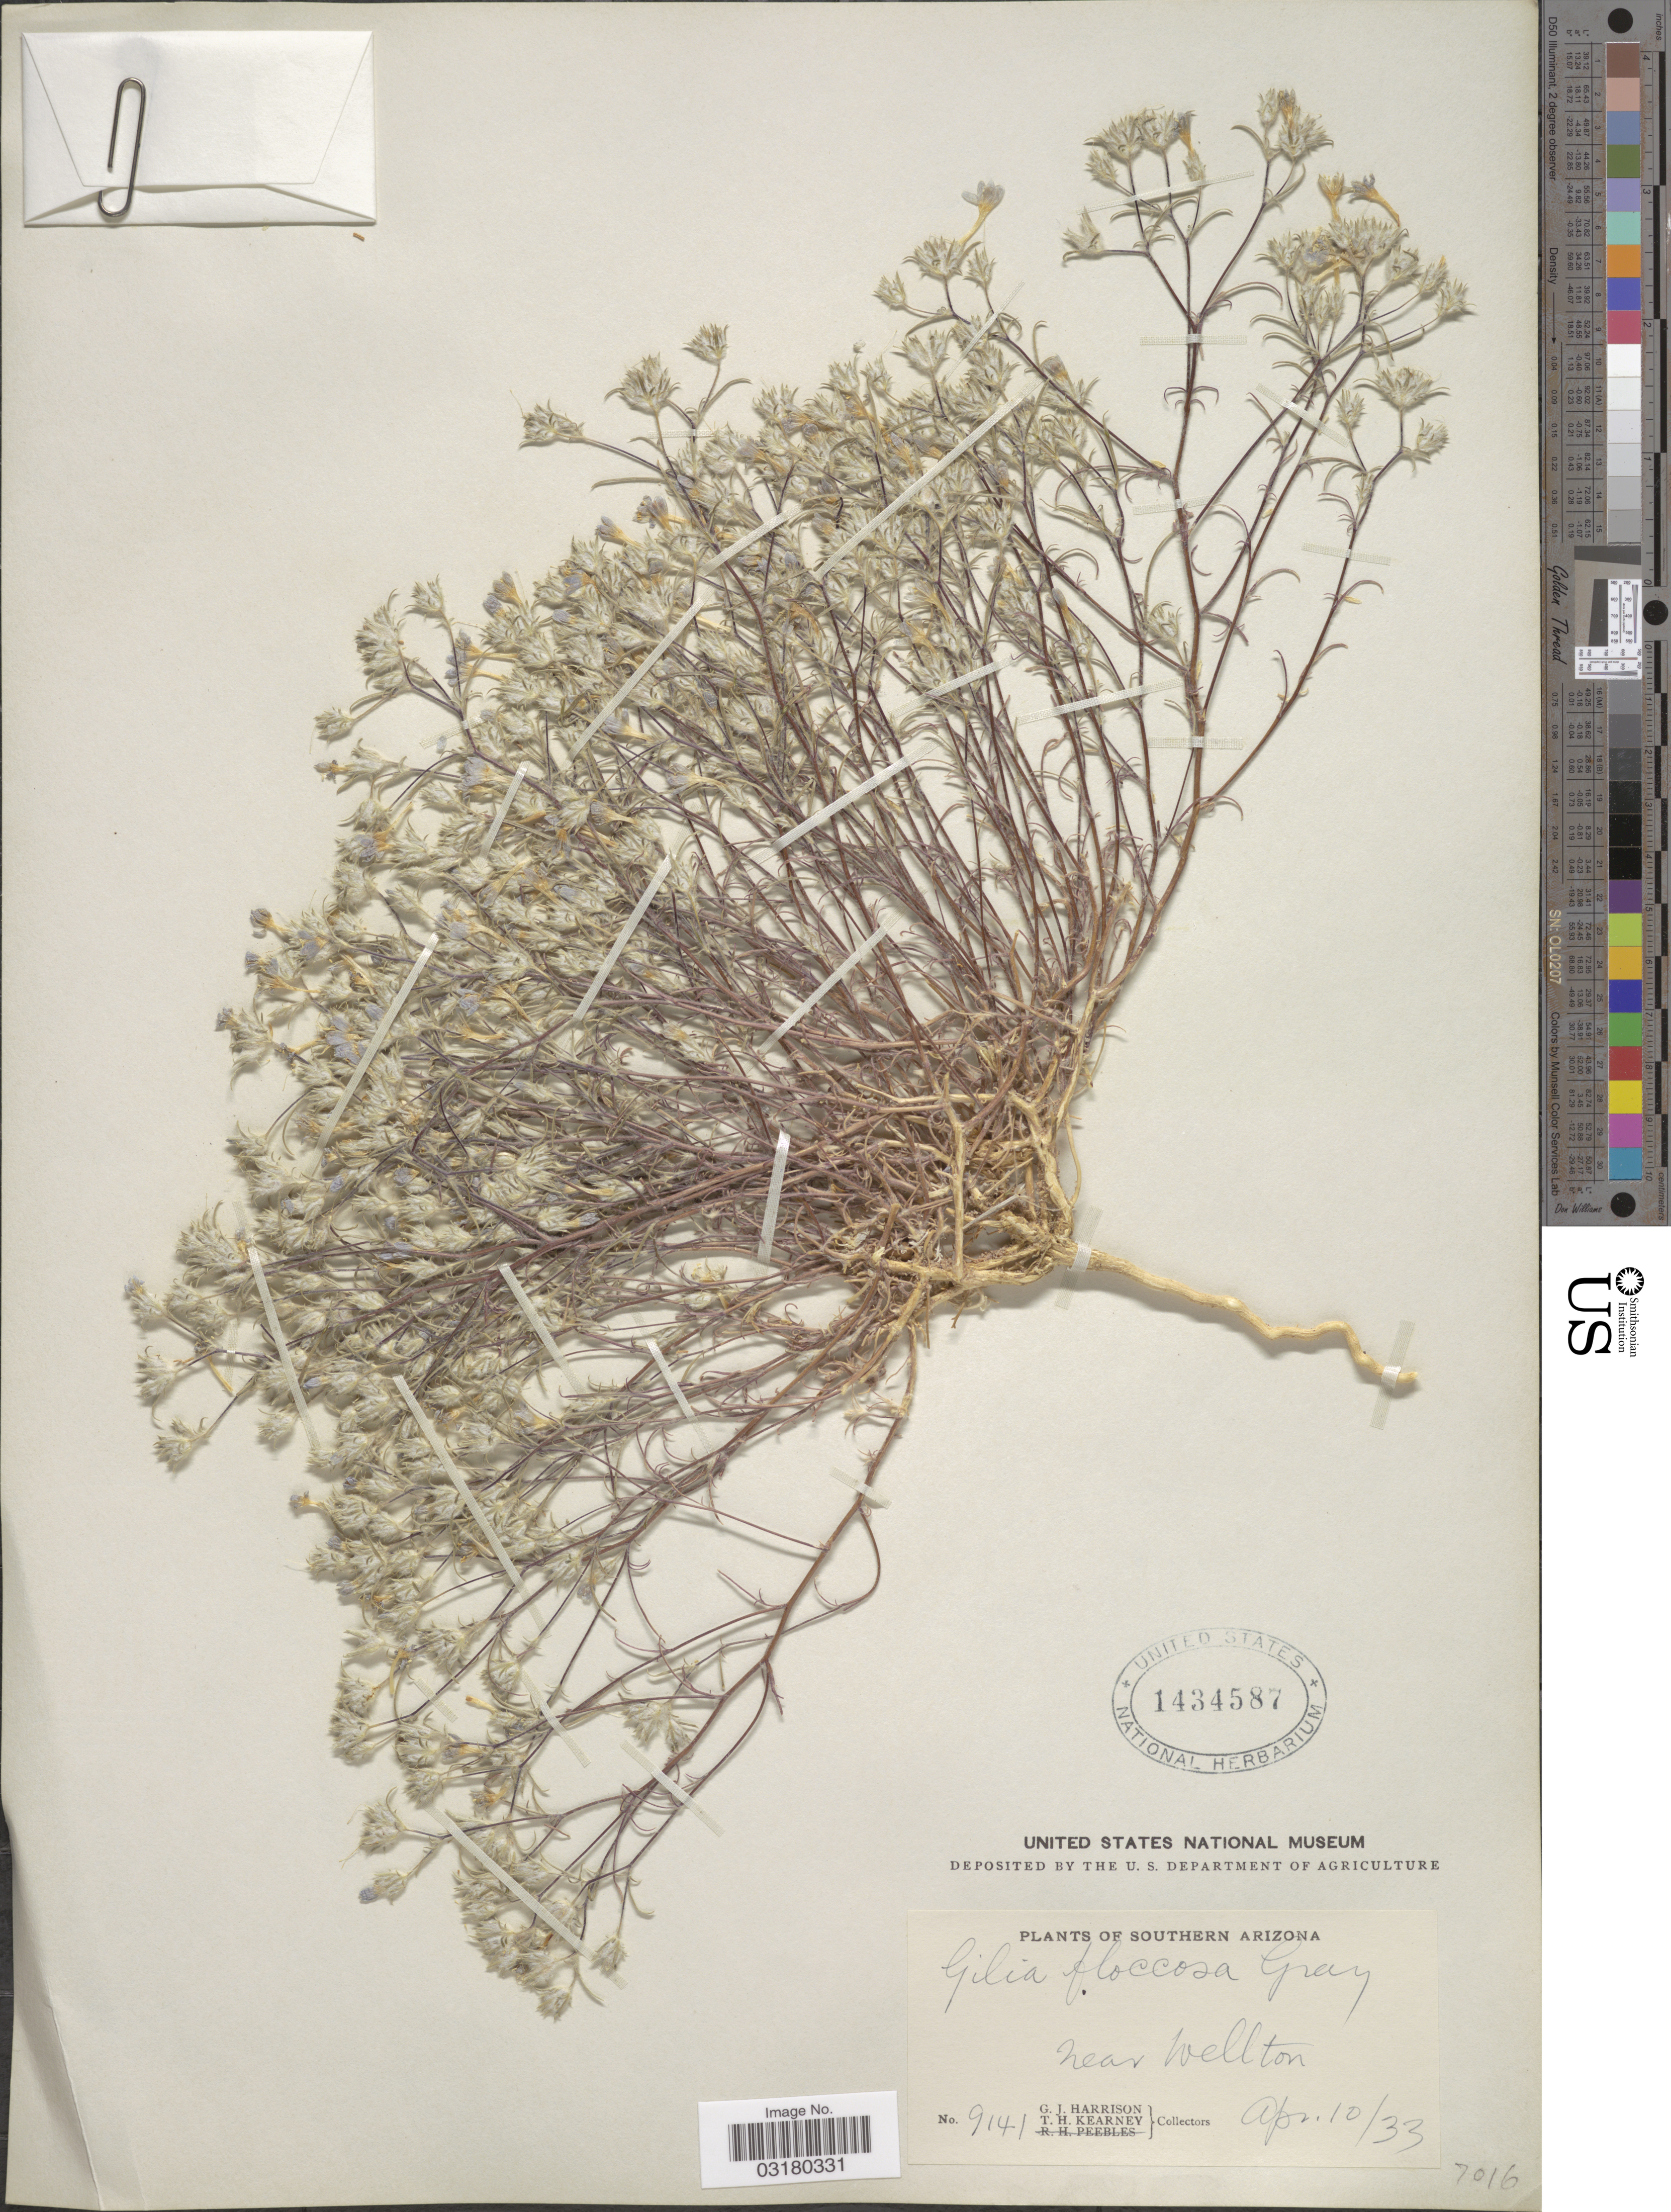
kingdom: Plantae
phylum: Tracheophyta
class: Magnoliopsida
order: Ericales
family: Polemoniaceae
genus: Eriastrum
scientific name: Eriastrum eremicum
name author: (Jeps.) H. Mason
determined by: Strong, Mark T., (BOT), Smithsonian Institution - National Museum of Natural History (UNITED STATES)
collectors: G. J. Harrison & T. H. Kearney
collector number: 9141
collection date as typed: Transcribed d/m/y: 10/4/33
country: United States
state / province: Arizona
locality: Southern Arizona, near Wellton.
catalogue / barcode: US 1434587